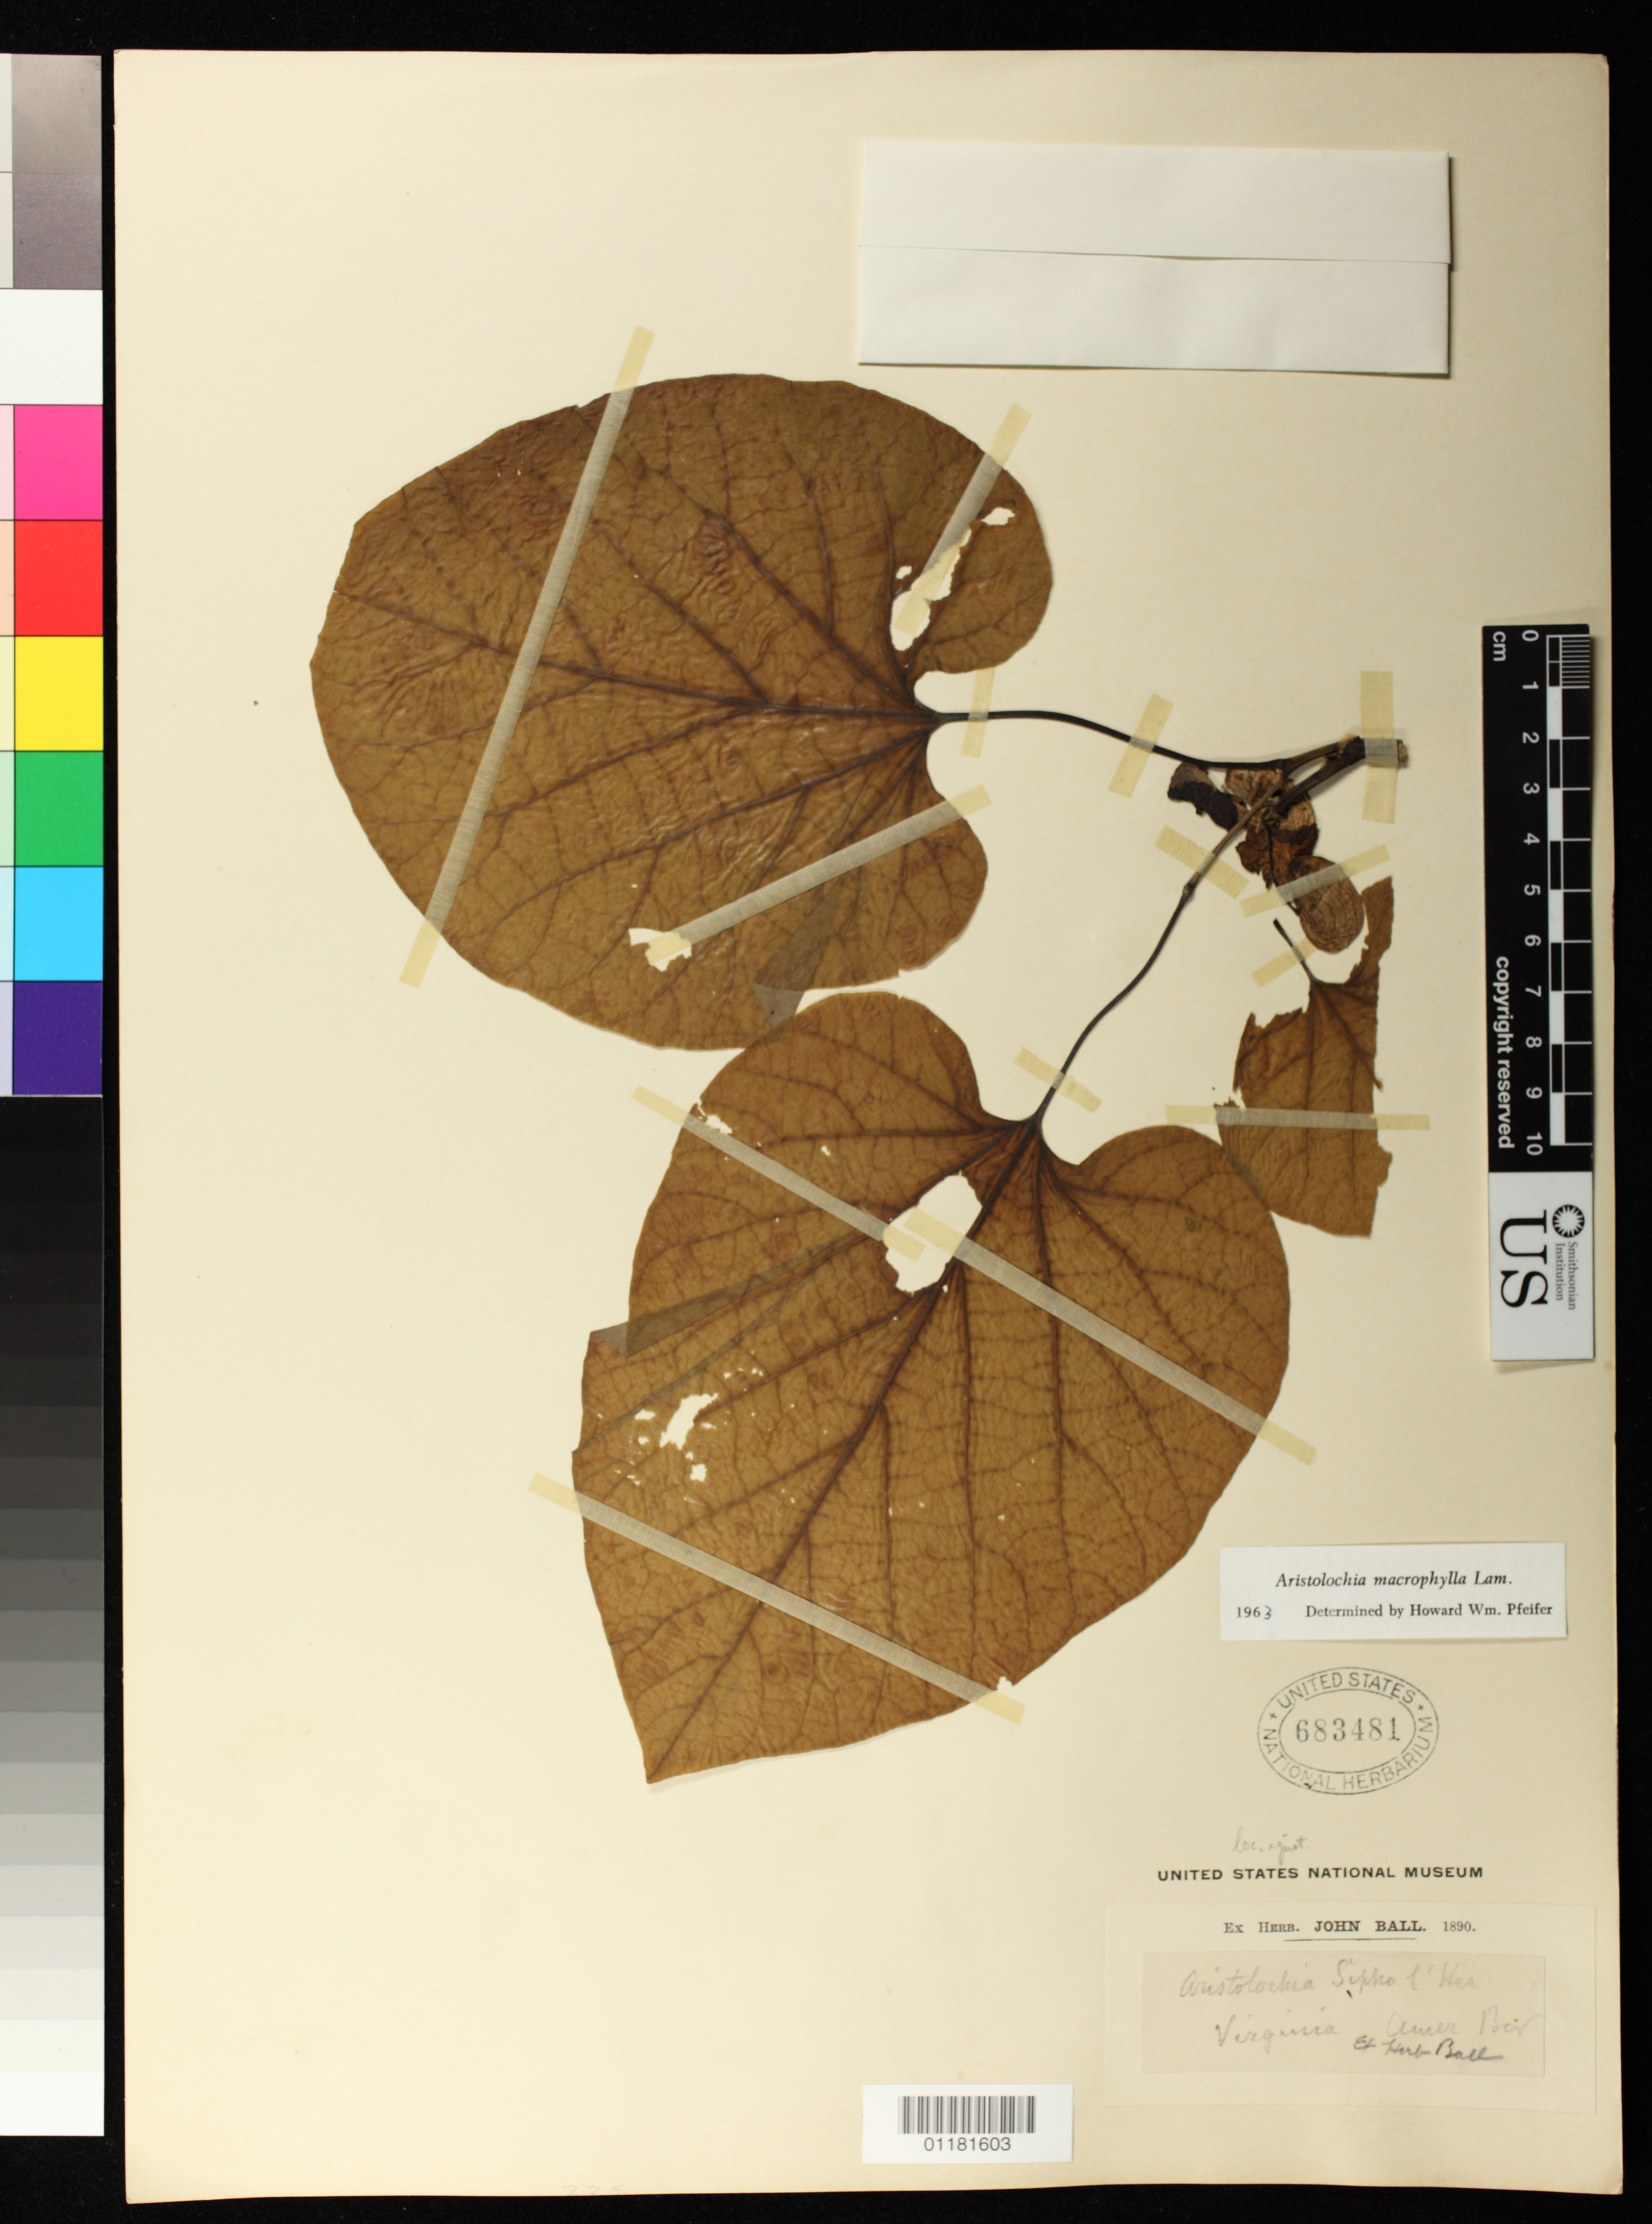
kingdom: Plantae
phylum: Tracheophyta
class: Magnoliopsida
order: Piperales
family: Aristolochiaceae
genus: Aristolochia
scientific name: Aristolochia macrophylla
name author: Lam.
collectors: ex herb. John Ball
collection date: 1890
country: United States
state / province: Virginia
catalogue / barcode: US 683481